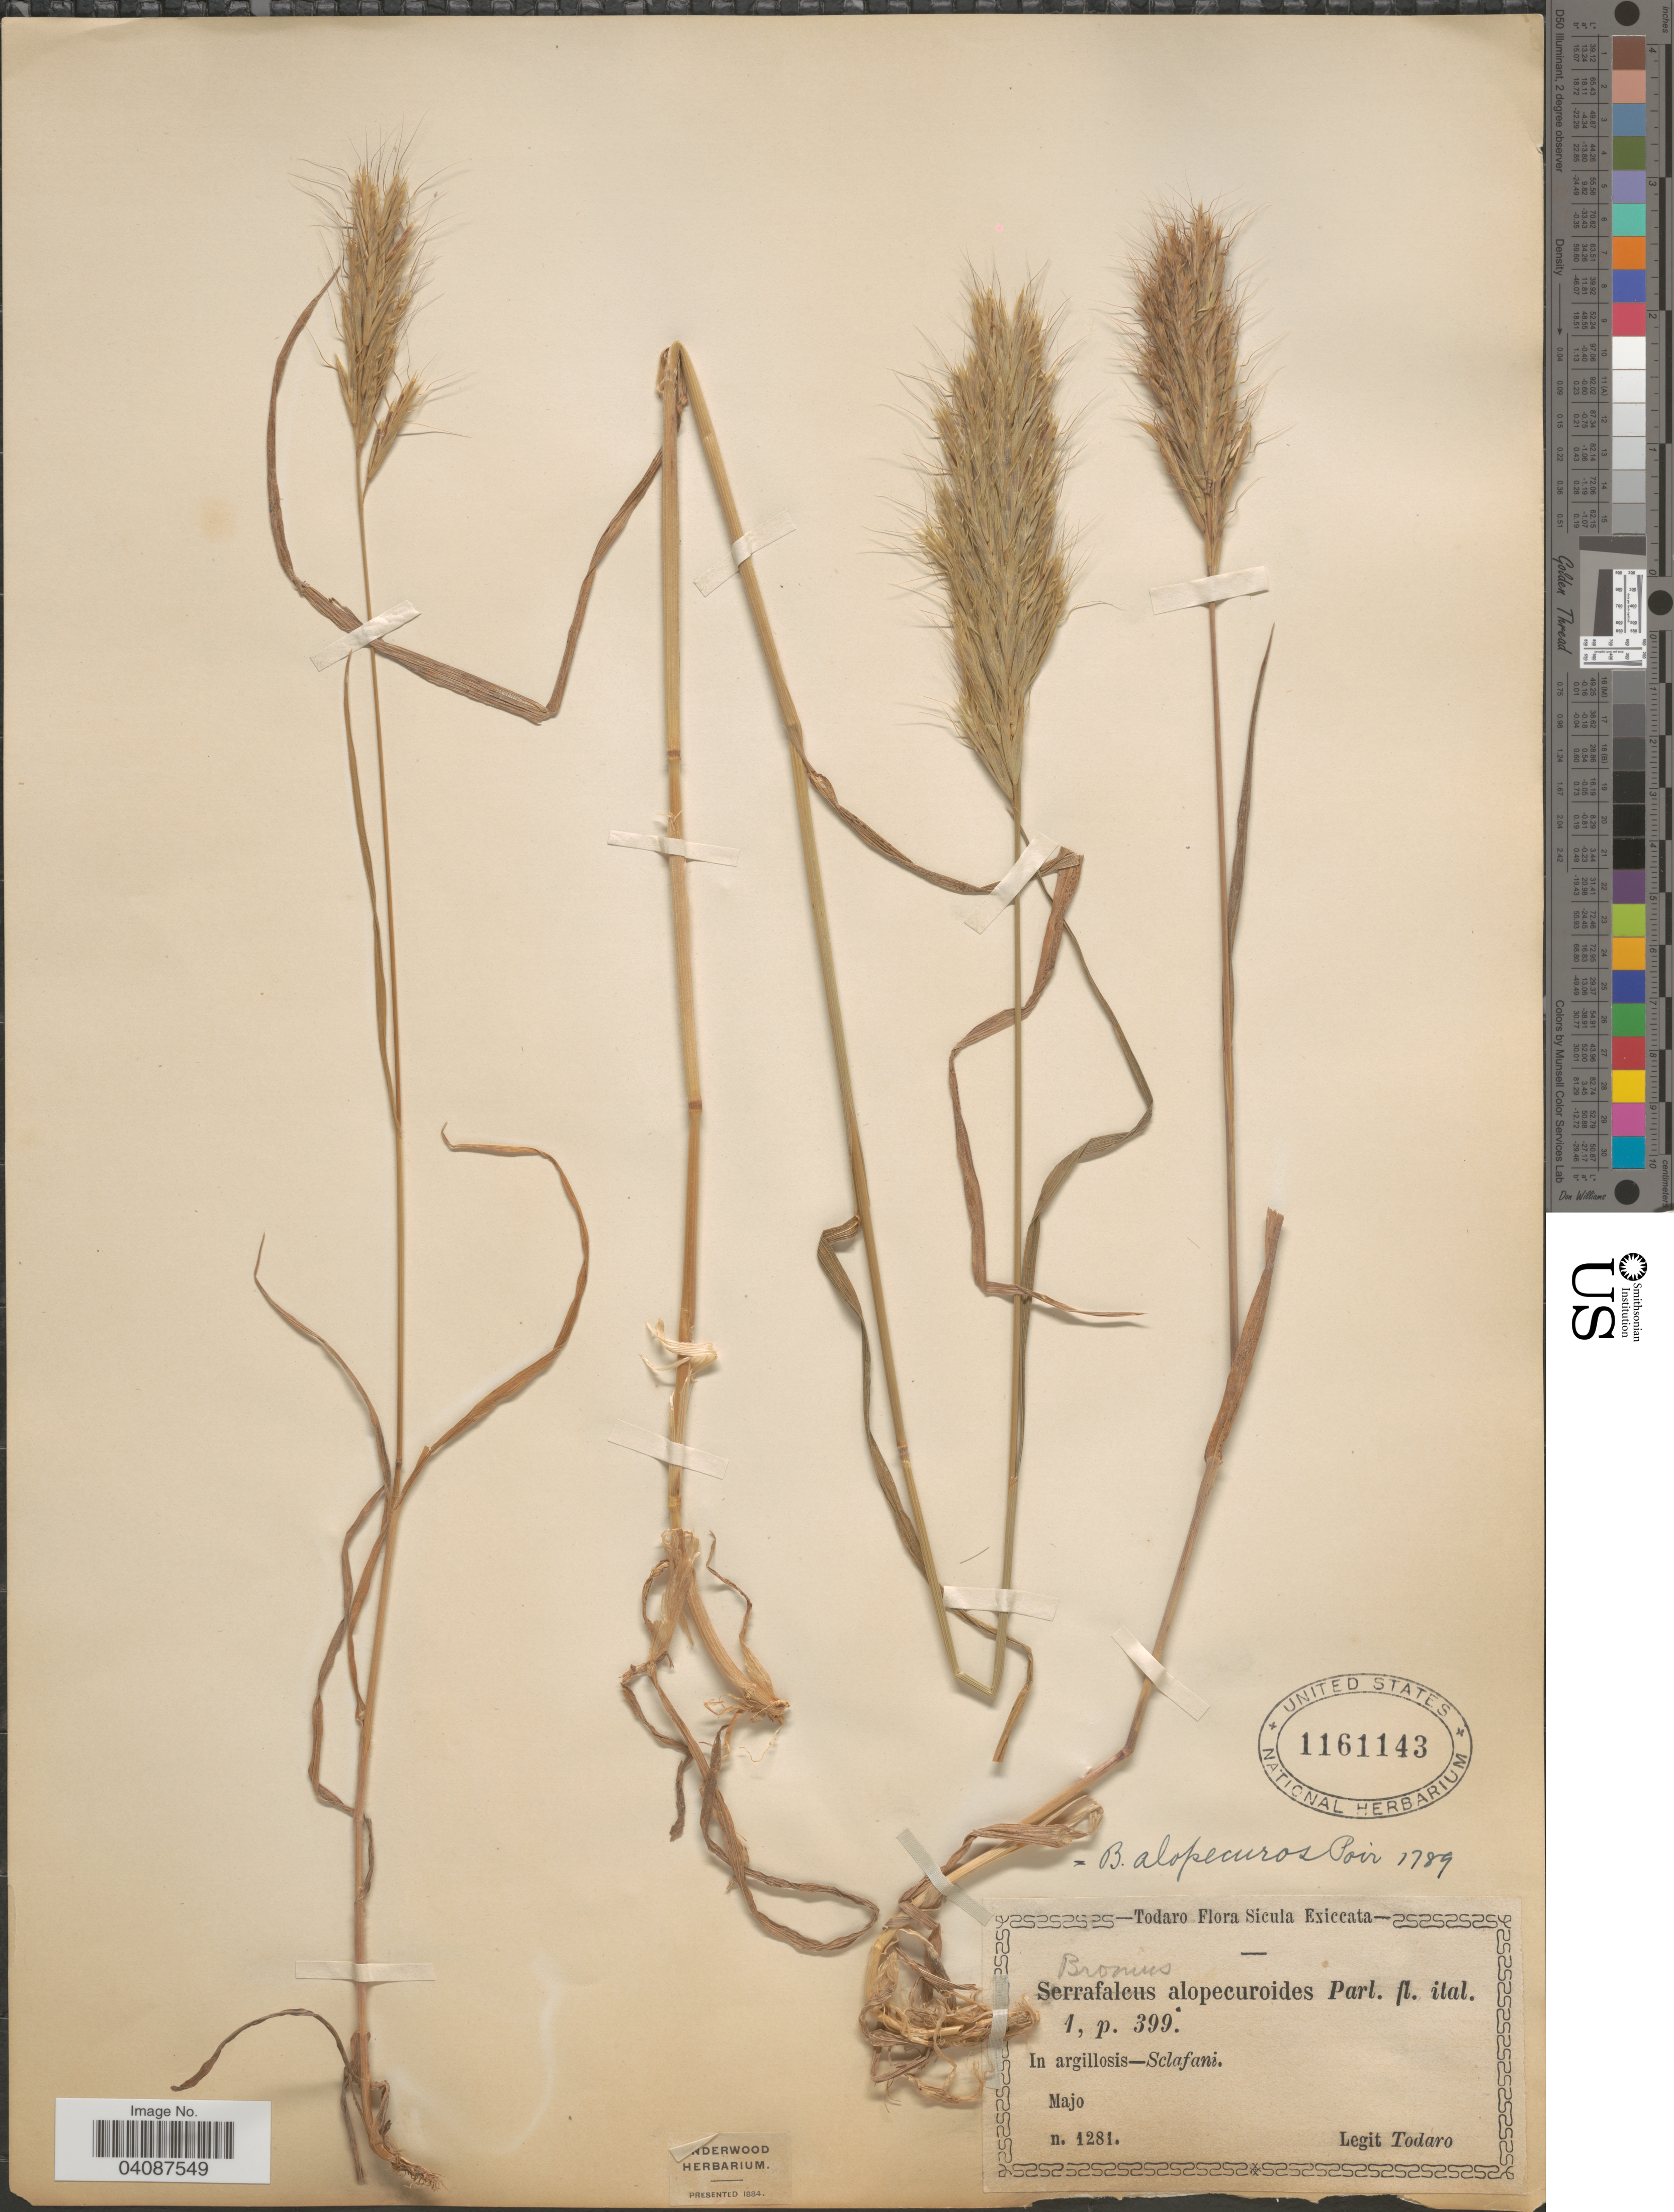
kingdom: Plantae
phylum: Tracheophyta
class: Liliopsida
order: Poales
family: Poaceae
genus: Bromus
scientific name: Bromus alopecuros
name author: Poir.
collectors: Todaro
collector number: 1281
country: Italy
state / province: Siciliana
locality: Sicula. In argillosis- Sclafani.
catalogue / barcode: US 1161143